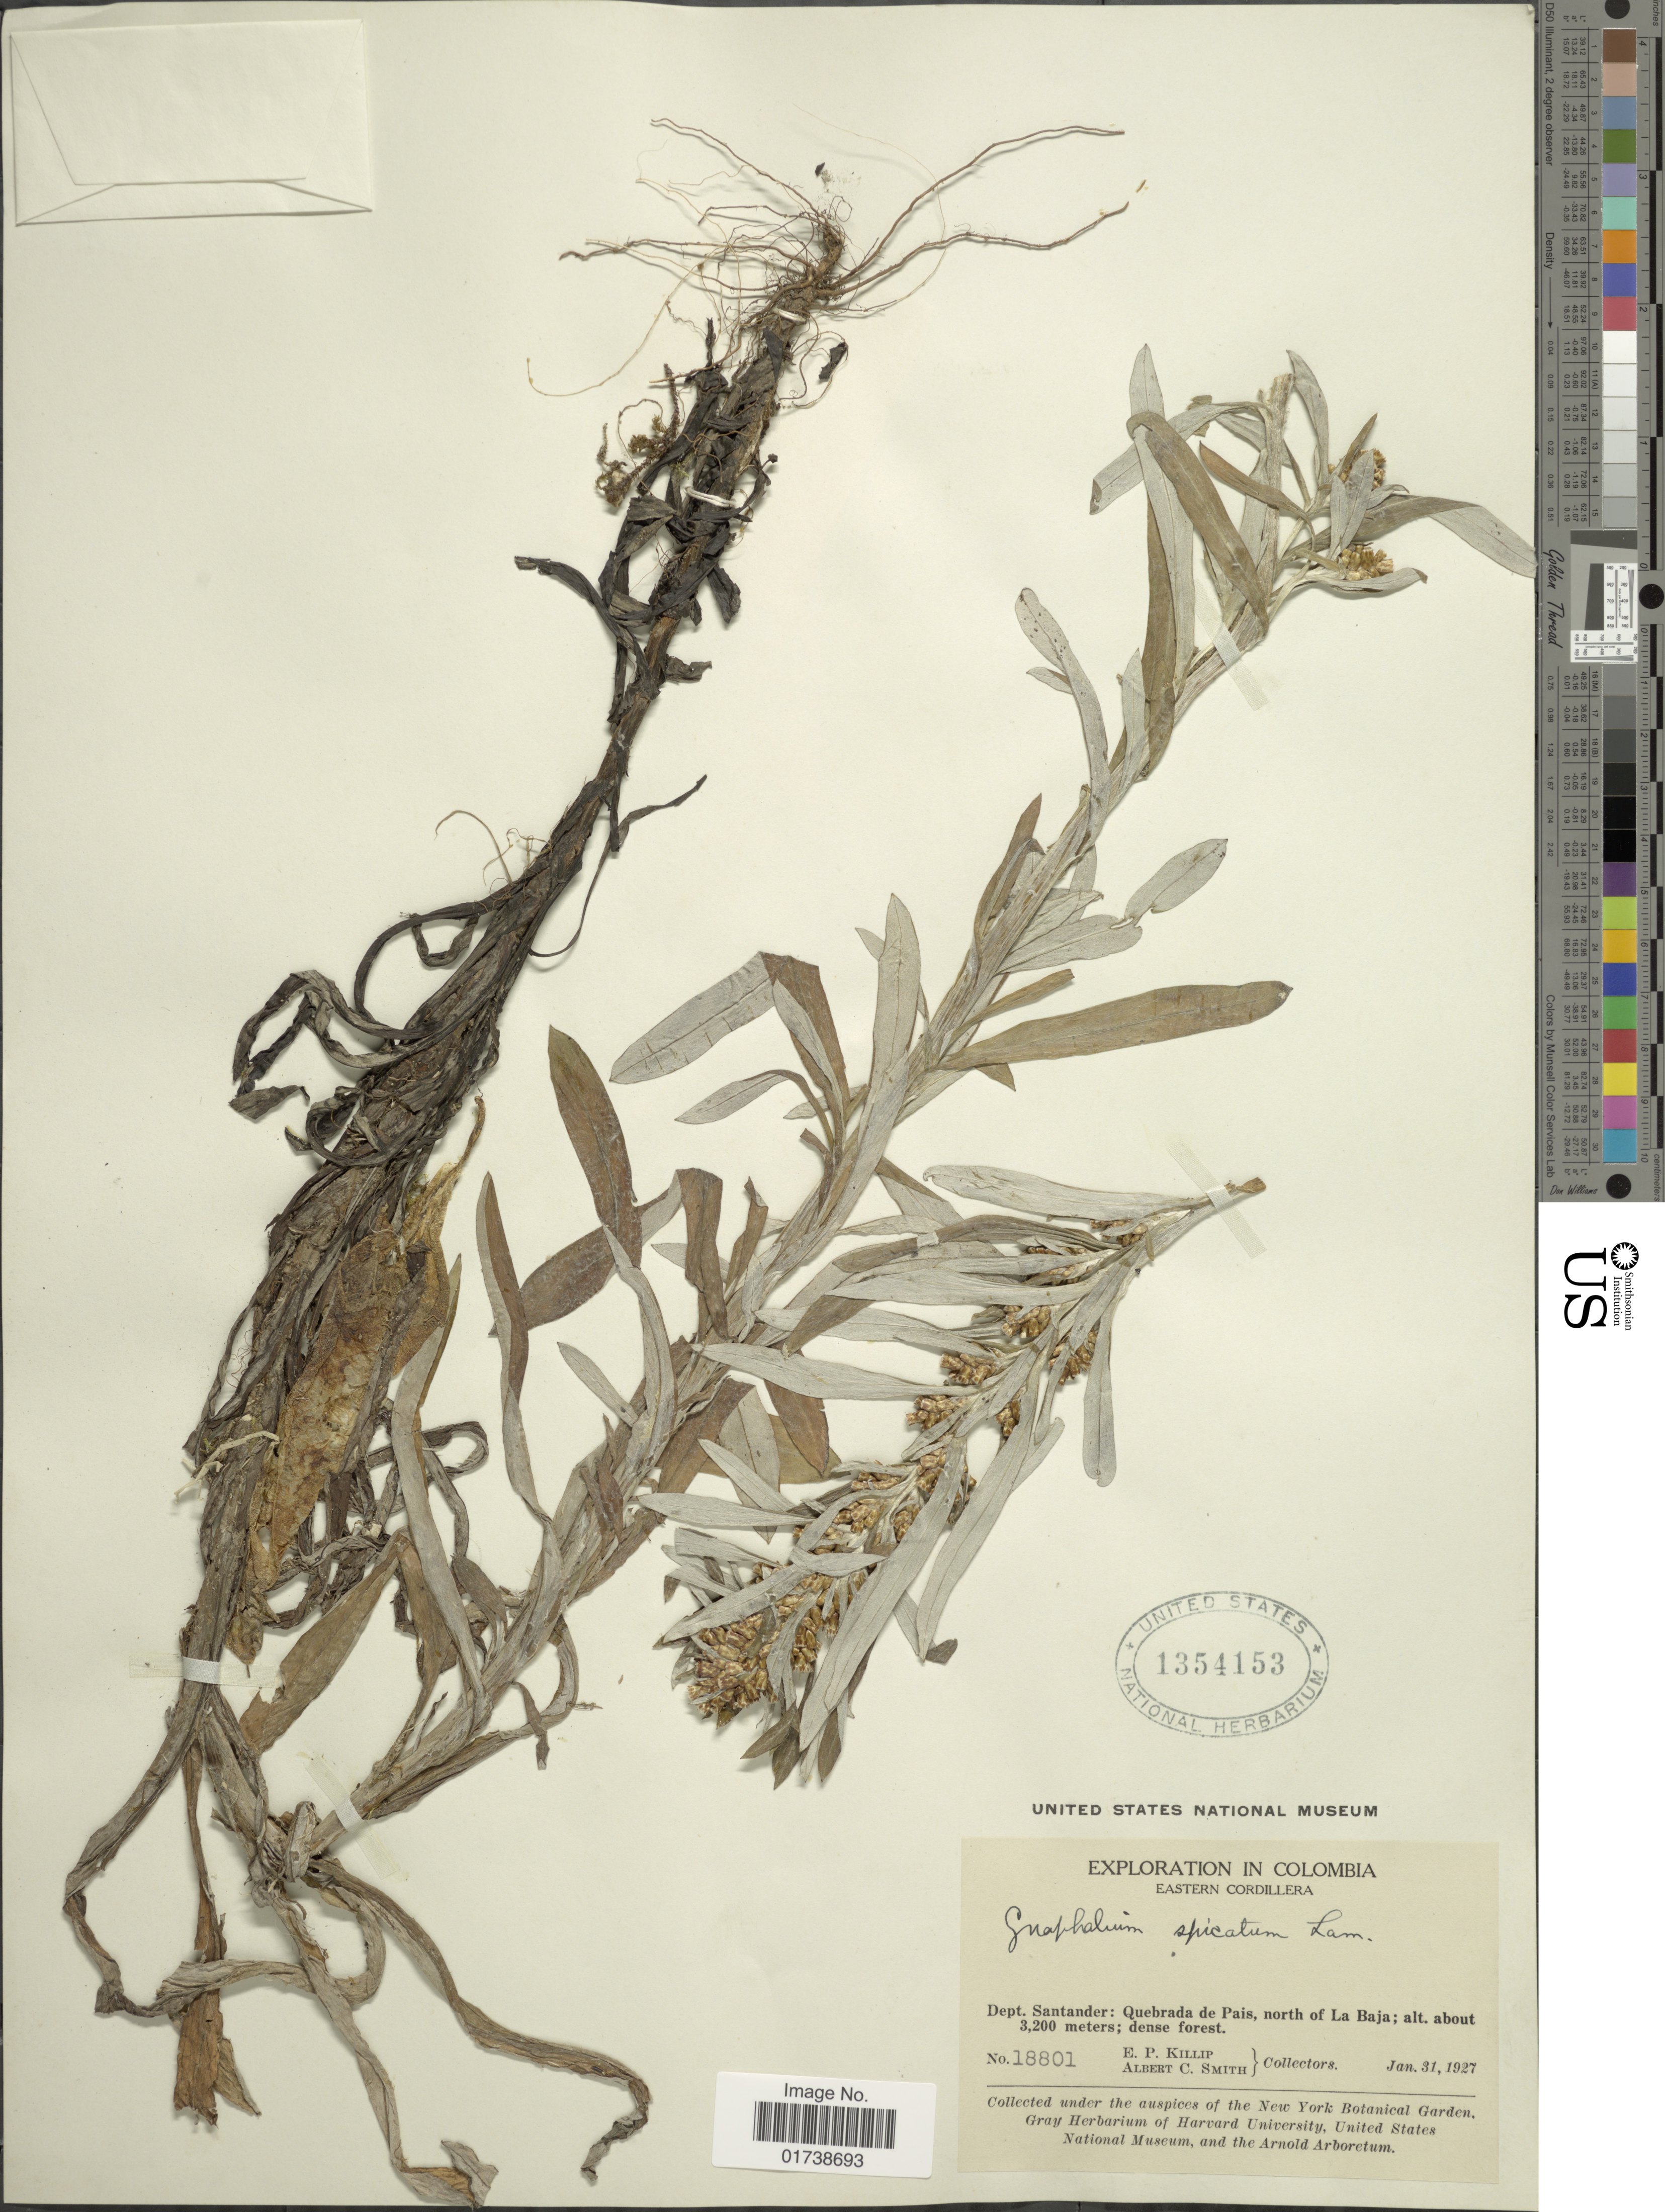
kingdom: Plantae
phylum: Tracheophyta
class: Magnoliopsida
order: Asterales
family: Asteraceae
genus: Gamochaeta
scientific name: Gamochaeta spicata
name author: (Lam.) Cabrera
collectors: E. P. Killip & A. C. Smith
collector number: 18801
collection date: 1927-01-31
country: Colombia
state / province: Santander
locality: Quebrada de Pais, north of La Baja, Eastern Cordillera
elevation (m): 3200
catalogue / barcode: US 1354153